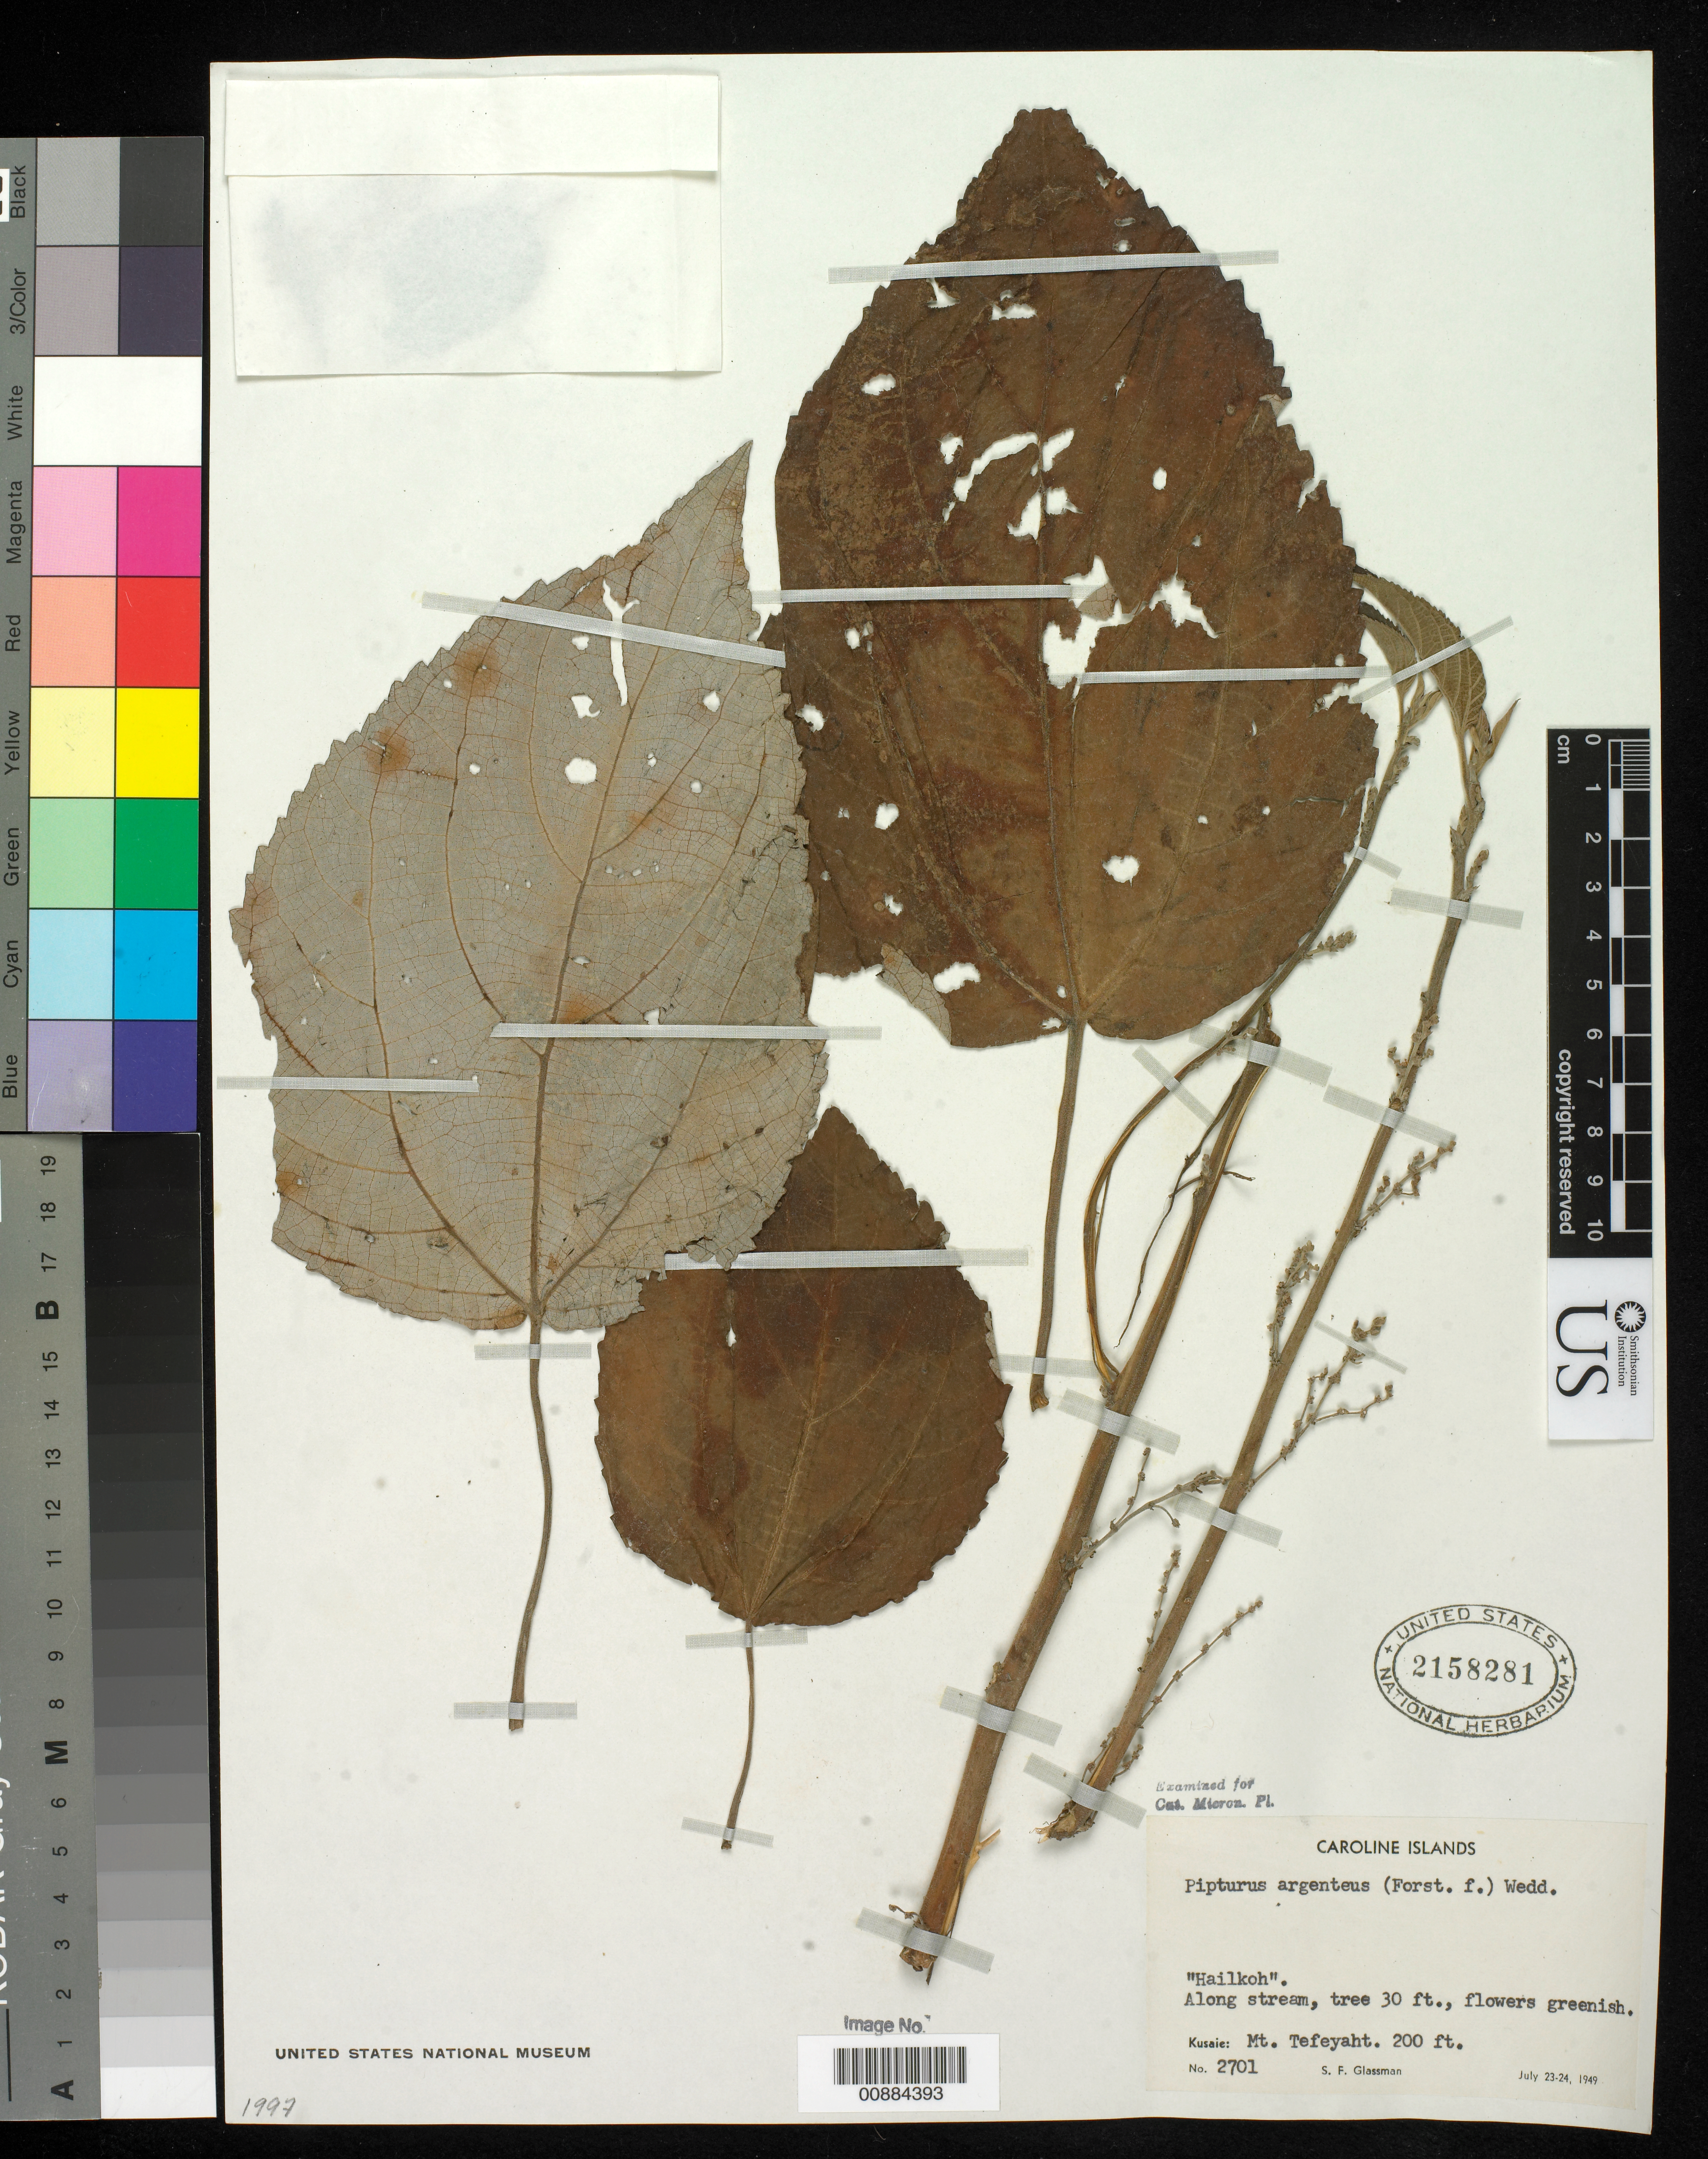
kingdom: Plantae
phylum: Tracheophyta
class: Magnoliopsida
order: Rosales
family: Urticaceae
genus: Pipturus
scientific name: Pipturus argenteus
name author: (G. Forst.) Wedd.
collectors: S. F. Glassman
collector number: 2701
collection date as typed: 23 Jul 1949 to 24 Jul 1949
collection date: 1949-07-23/1949-07-24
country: Micronesia, Federated States of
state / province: Kosrae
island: Kosrae [Kusaie]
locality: Caroline Islands, Kusaie, Mt. Tefeyaht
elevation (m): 61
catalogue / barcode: US 2158281